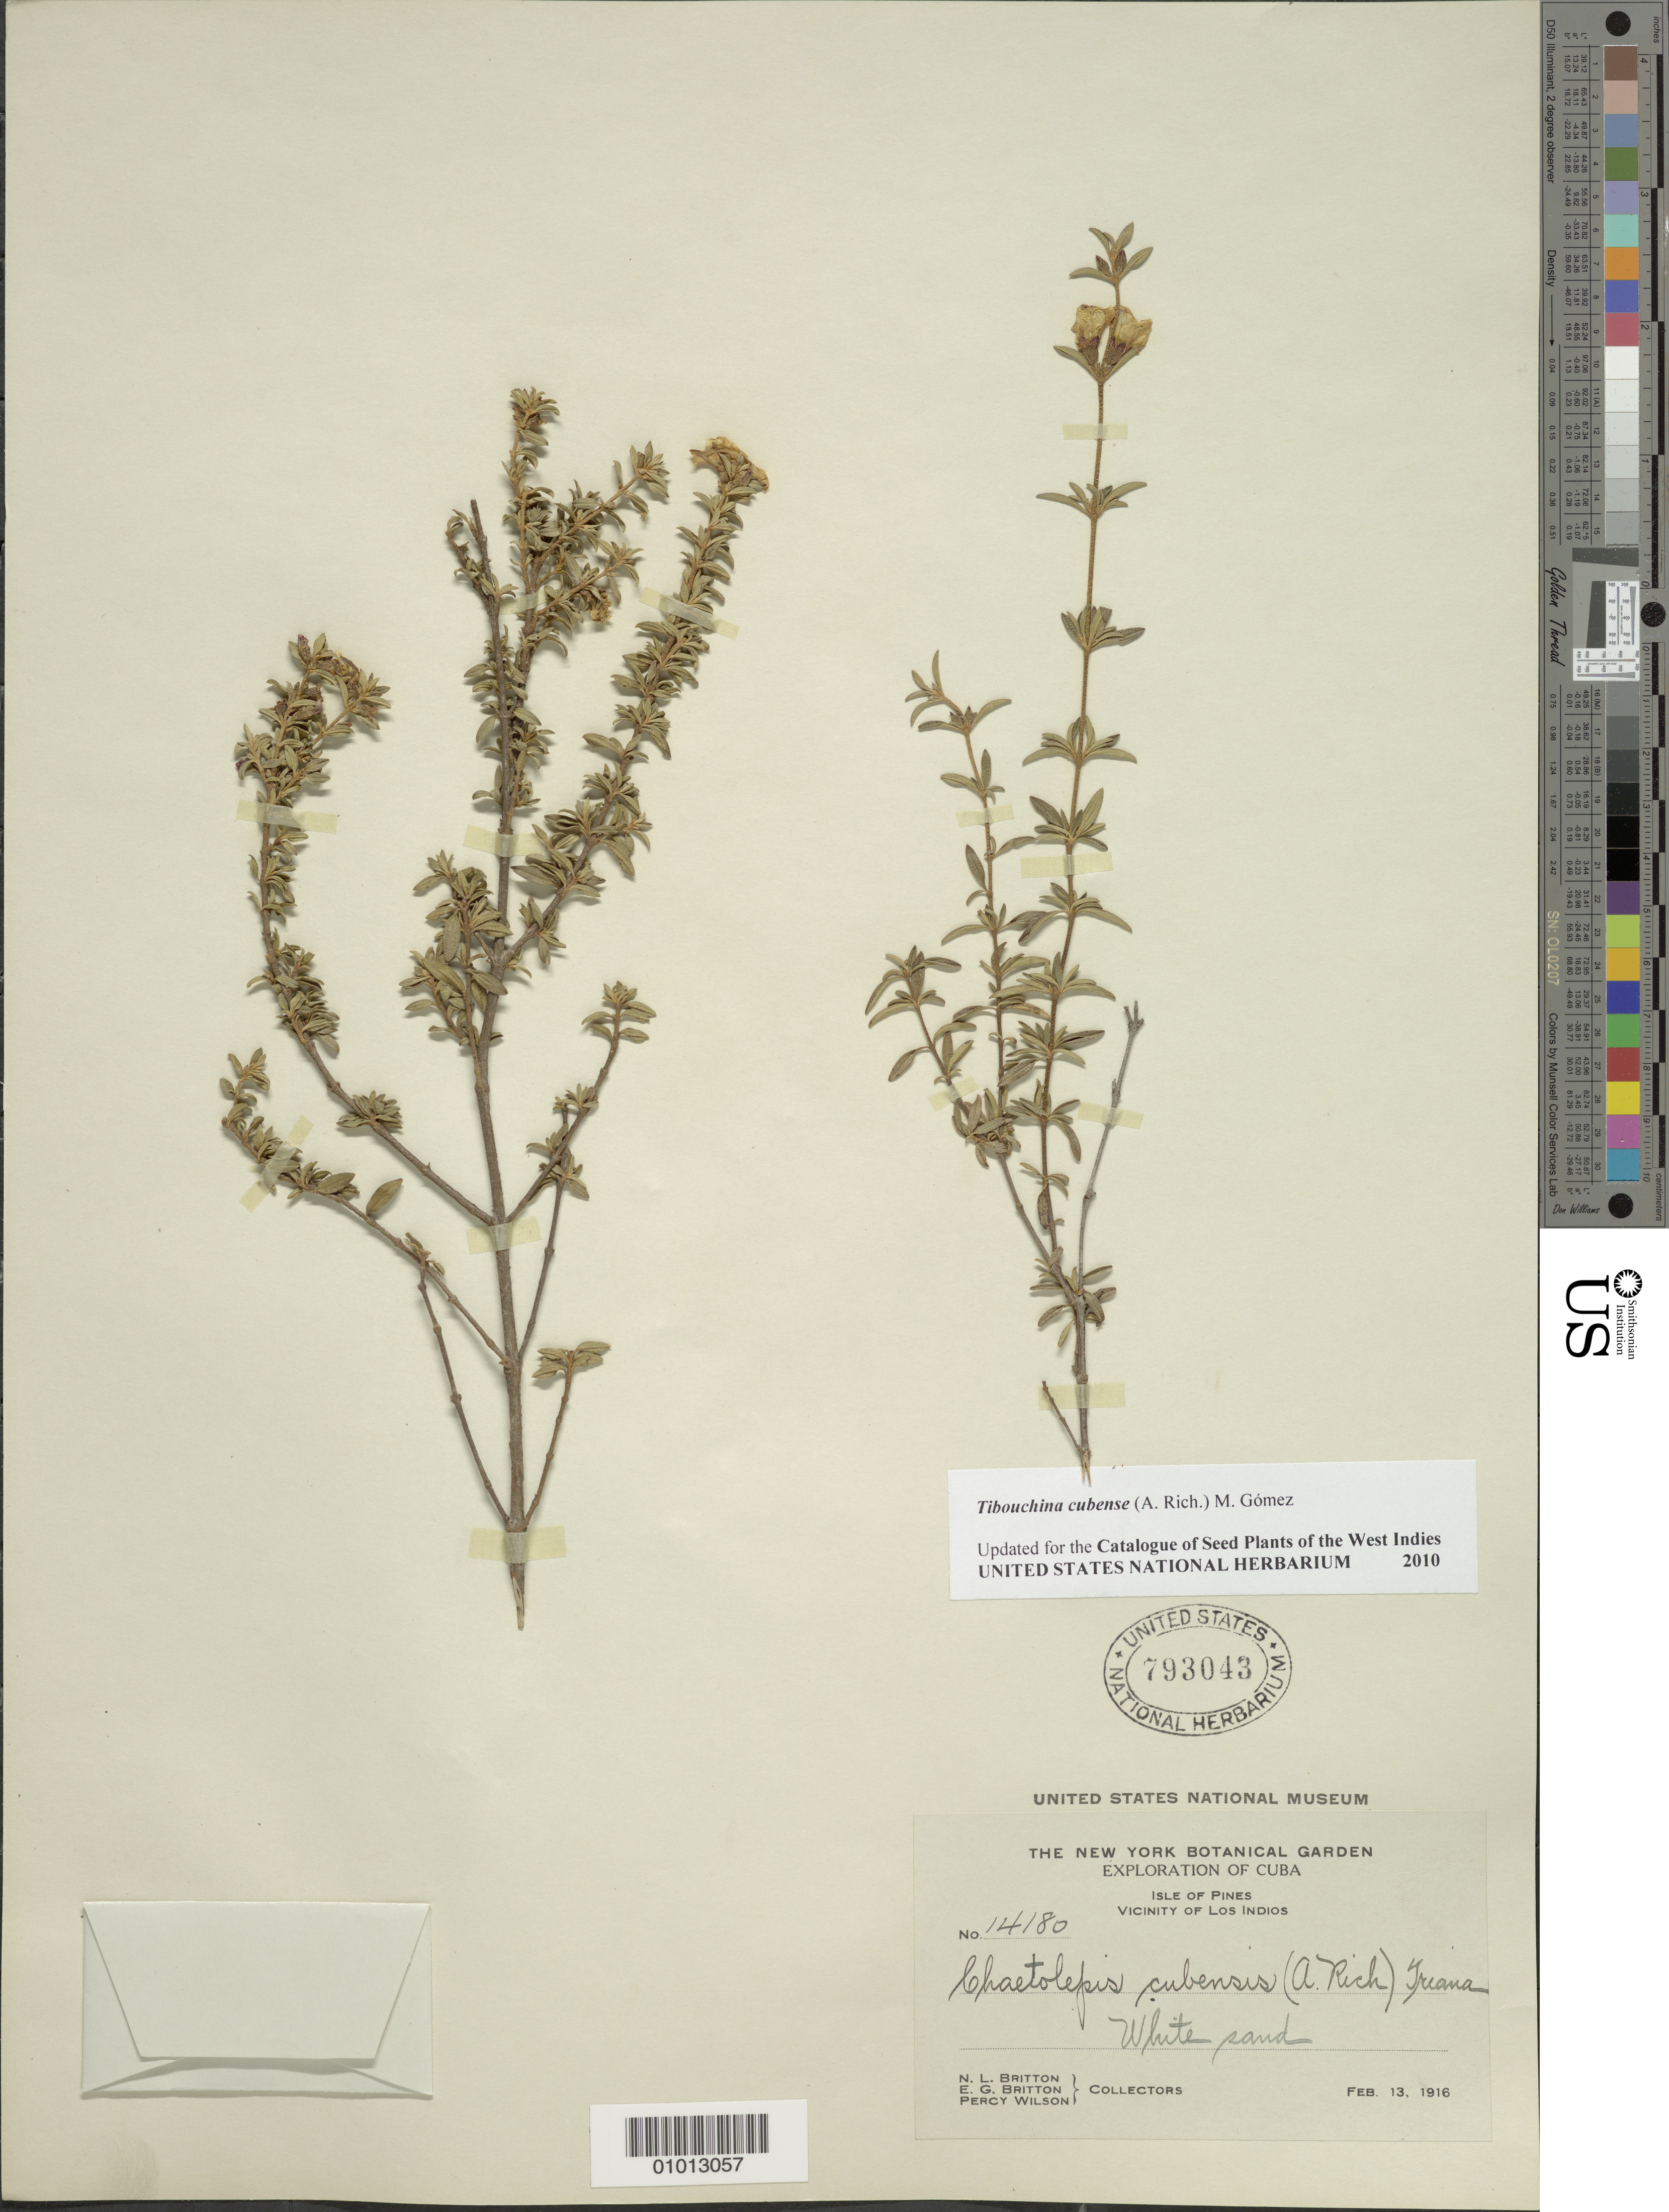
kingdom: Plantae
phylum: Tracheophyta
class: Magnoliopsida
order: Myrtales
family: Melastomataceae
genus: Arthrostemma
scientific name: Arthrostemma cubense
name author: A. Rich.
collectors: N. Britton, E. G. Britton & P. Wilson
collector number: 14180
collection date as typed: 13 Feb 1916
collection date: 1916-02-13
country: Cuba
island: Isla de la Juventud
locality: Vicinity of Los Indios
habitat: White sand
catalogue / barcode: US 793043